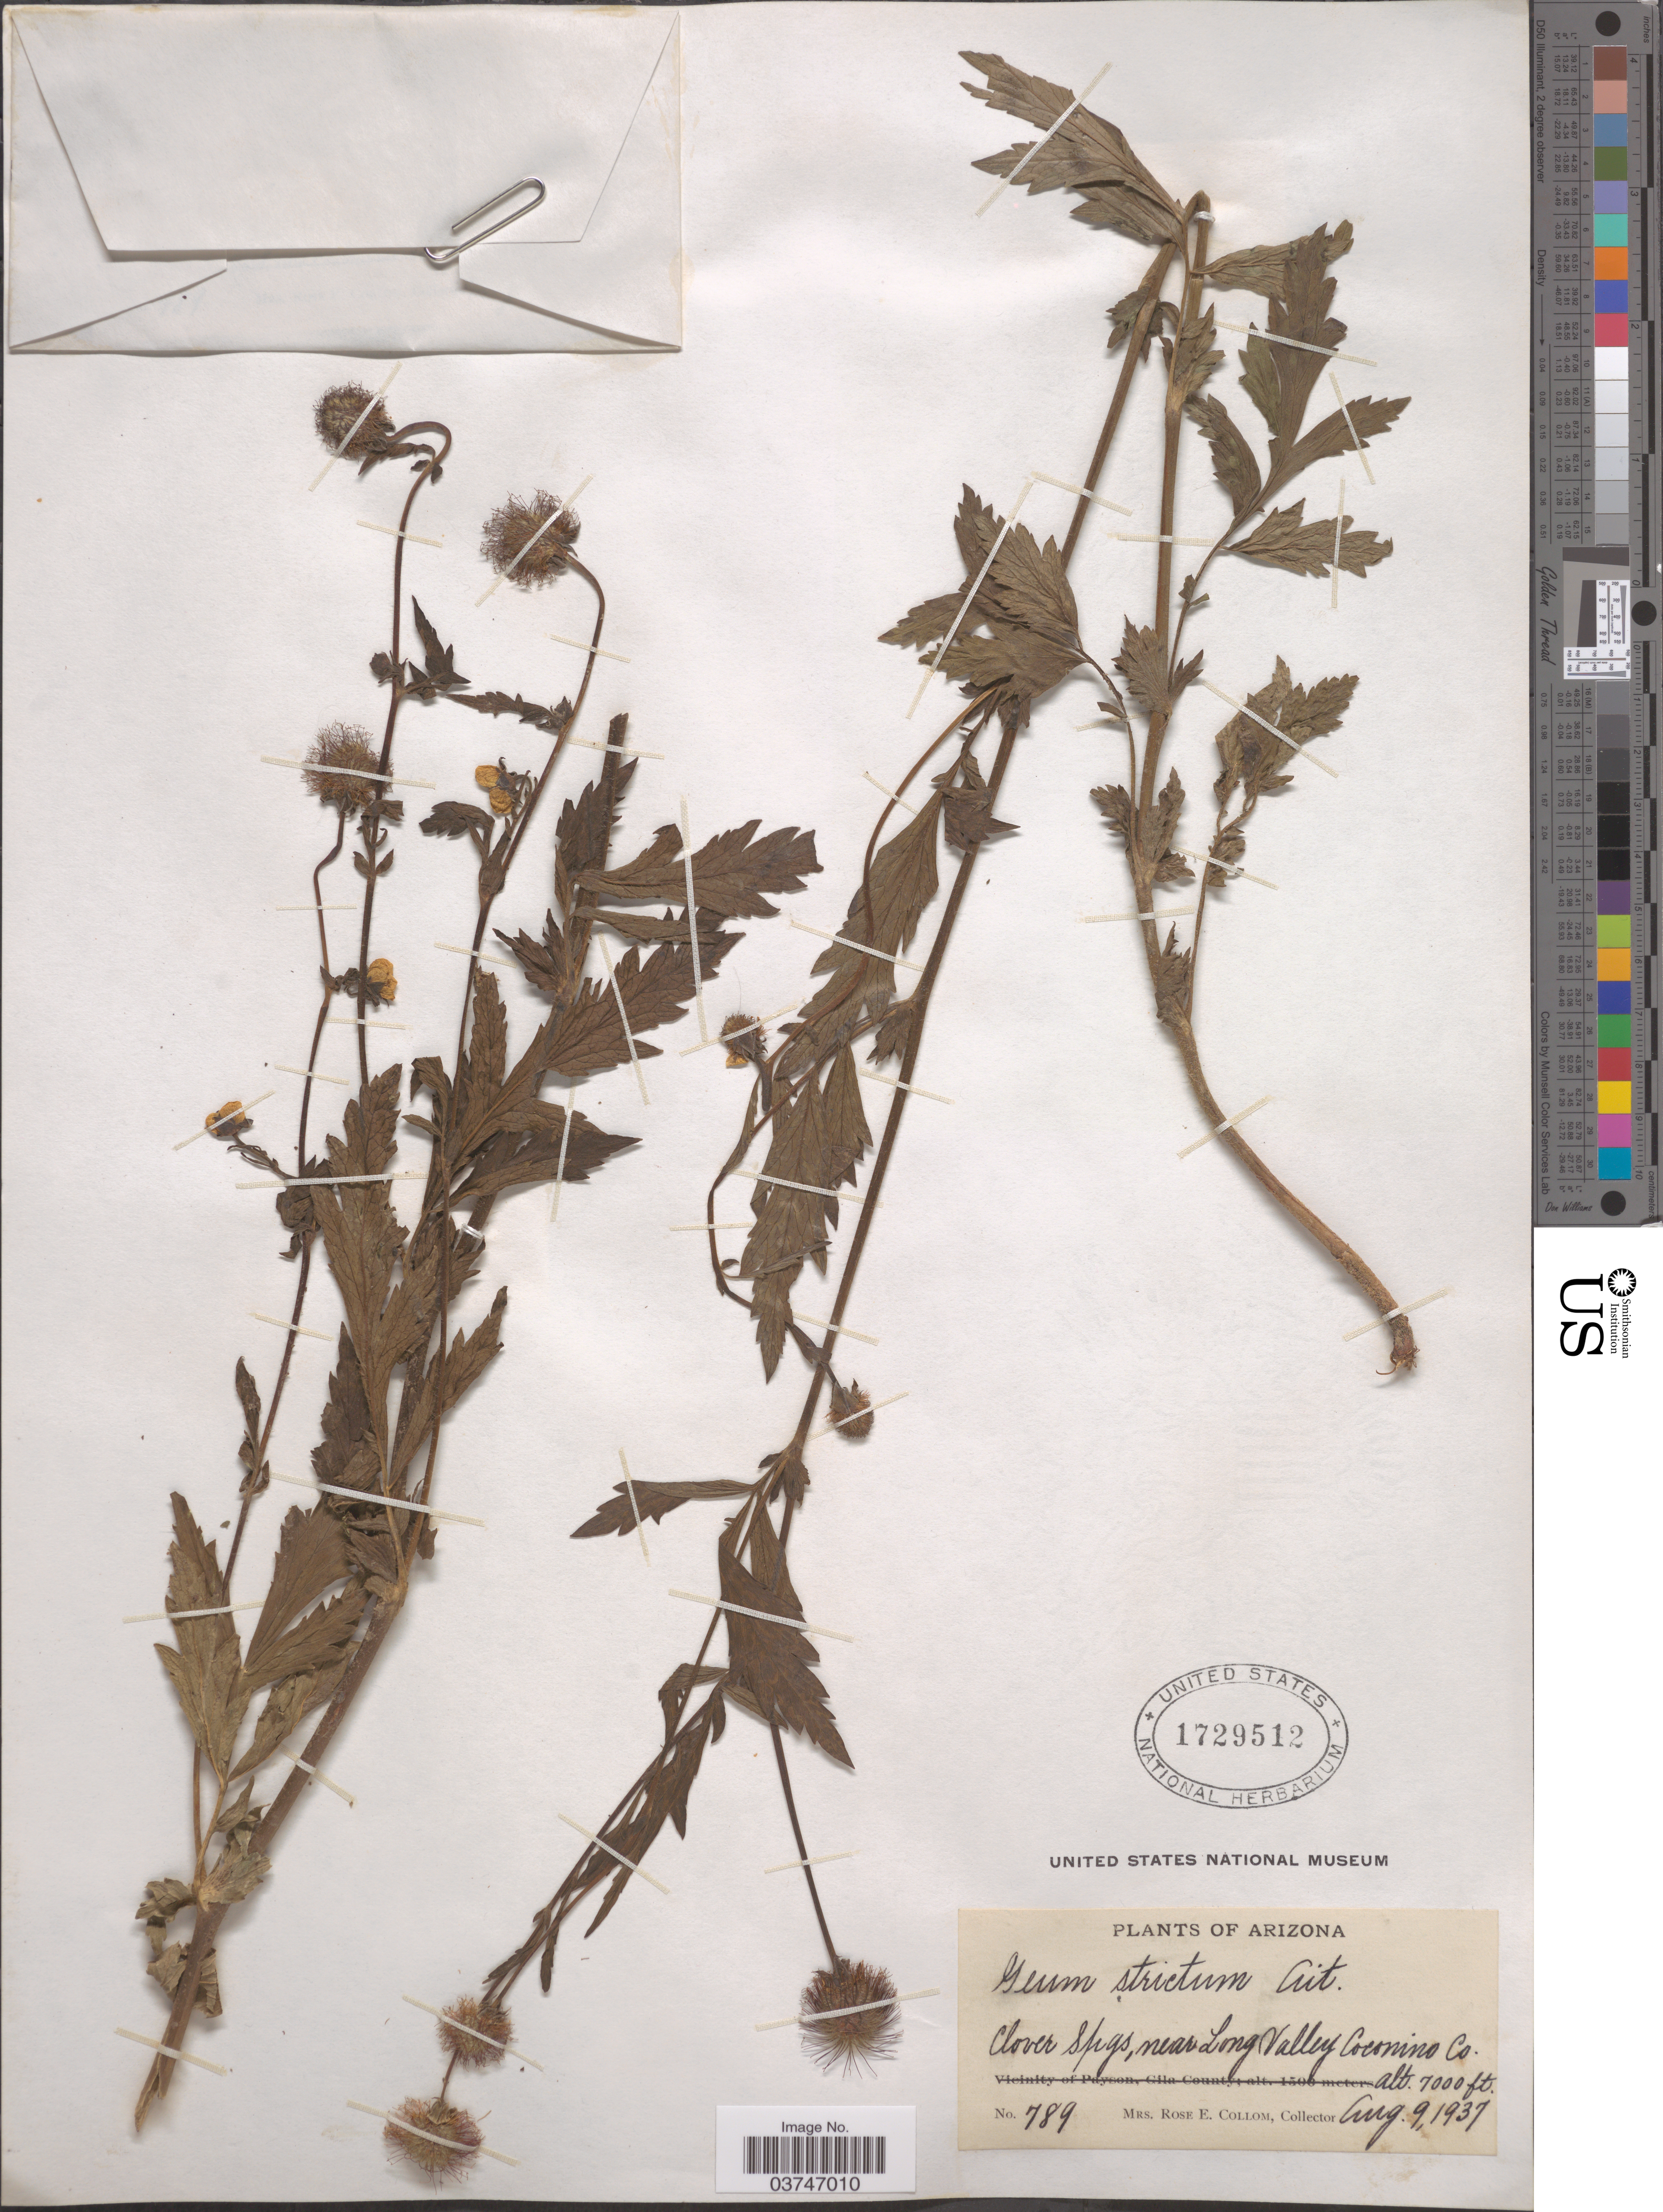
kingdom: Plantae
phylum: Tracheophyta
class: Magnoliopsida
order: Rosales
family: Rosaceae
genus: Geum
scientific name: Geum aleppicum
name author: Jacq.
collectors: R. E. Collom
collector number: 789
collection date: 1937-08-09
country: United States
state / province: Arizona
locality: Clover Spgs, near Long Valley Coconino Co.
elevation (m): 2134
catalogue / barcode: US 1729512